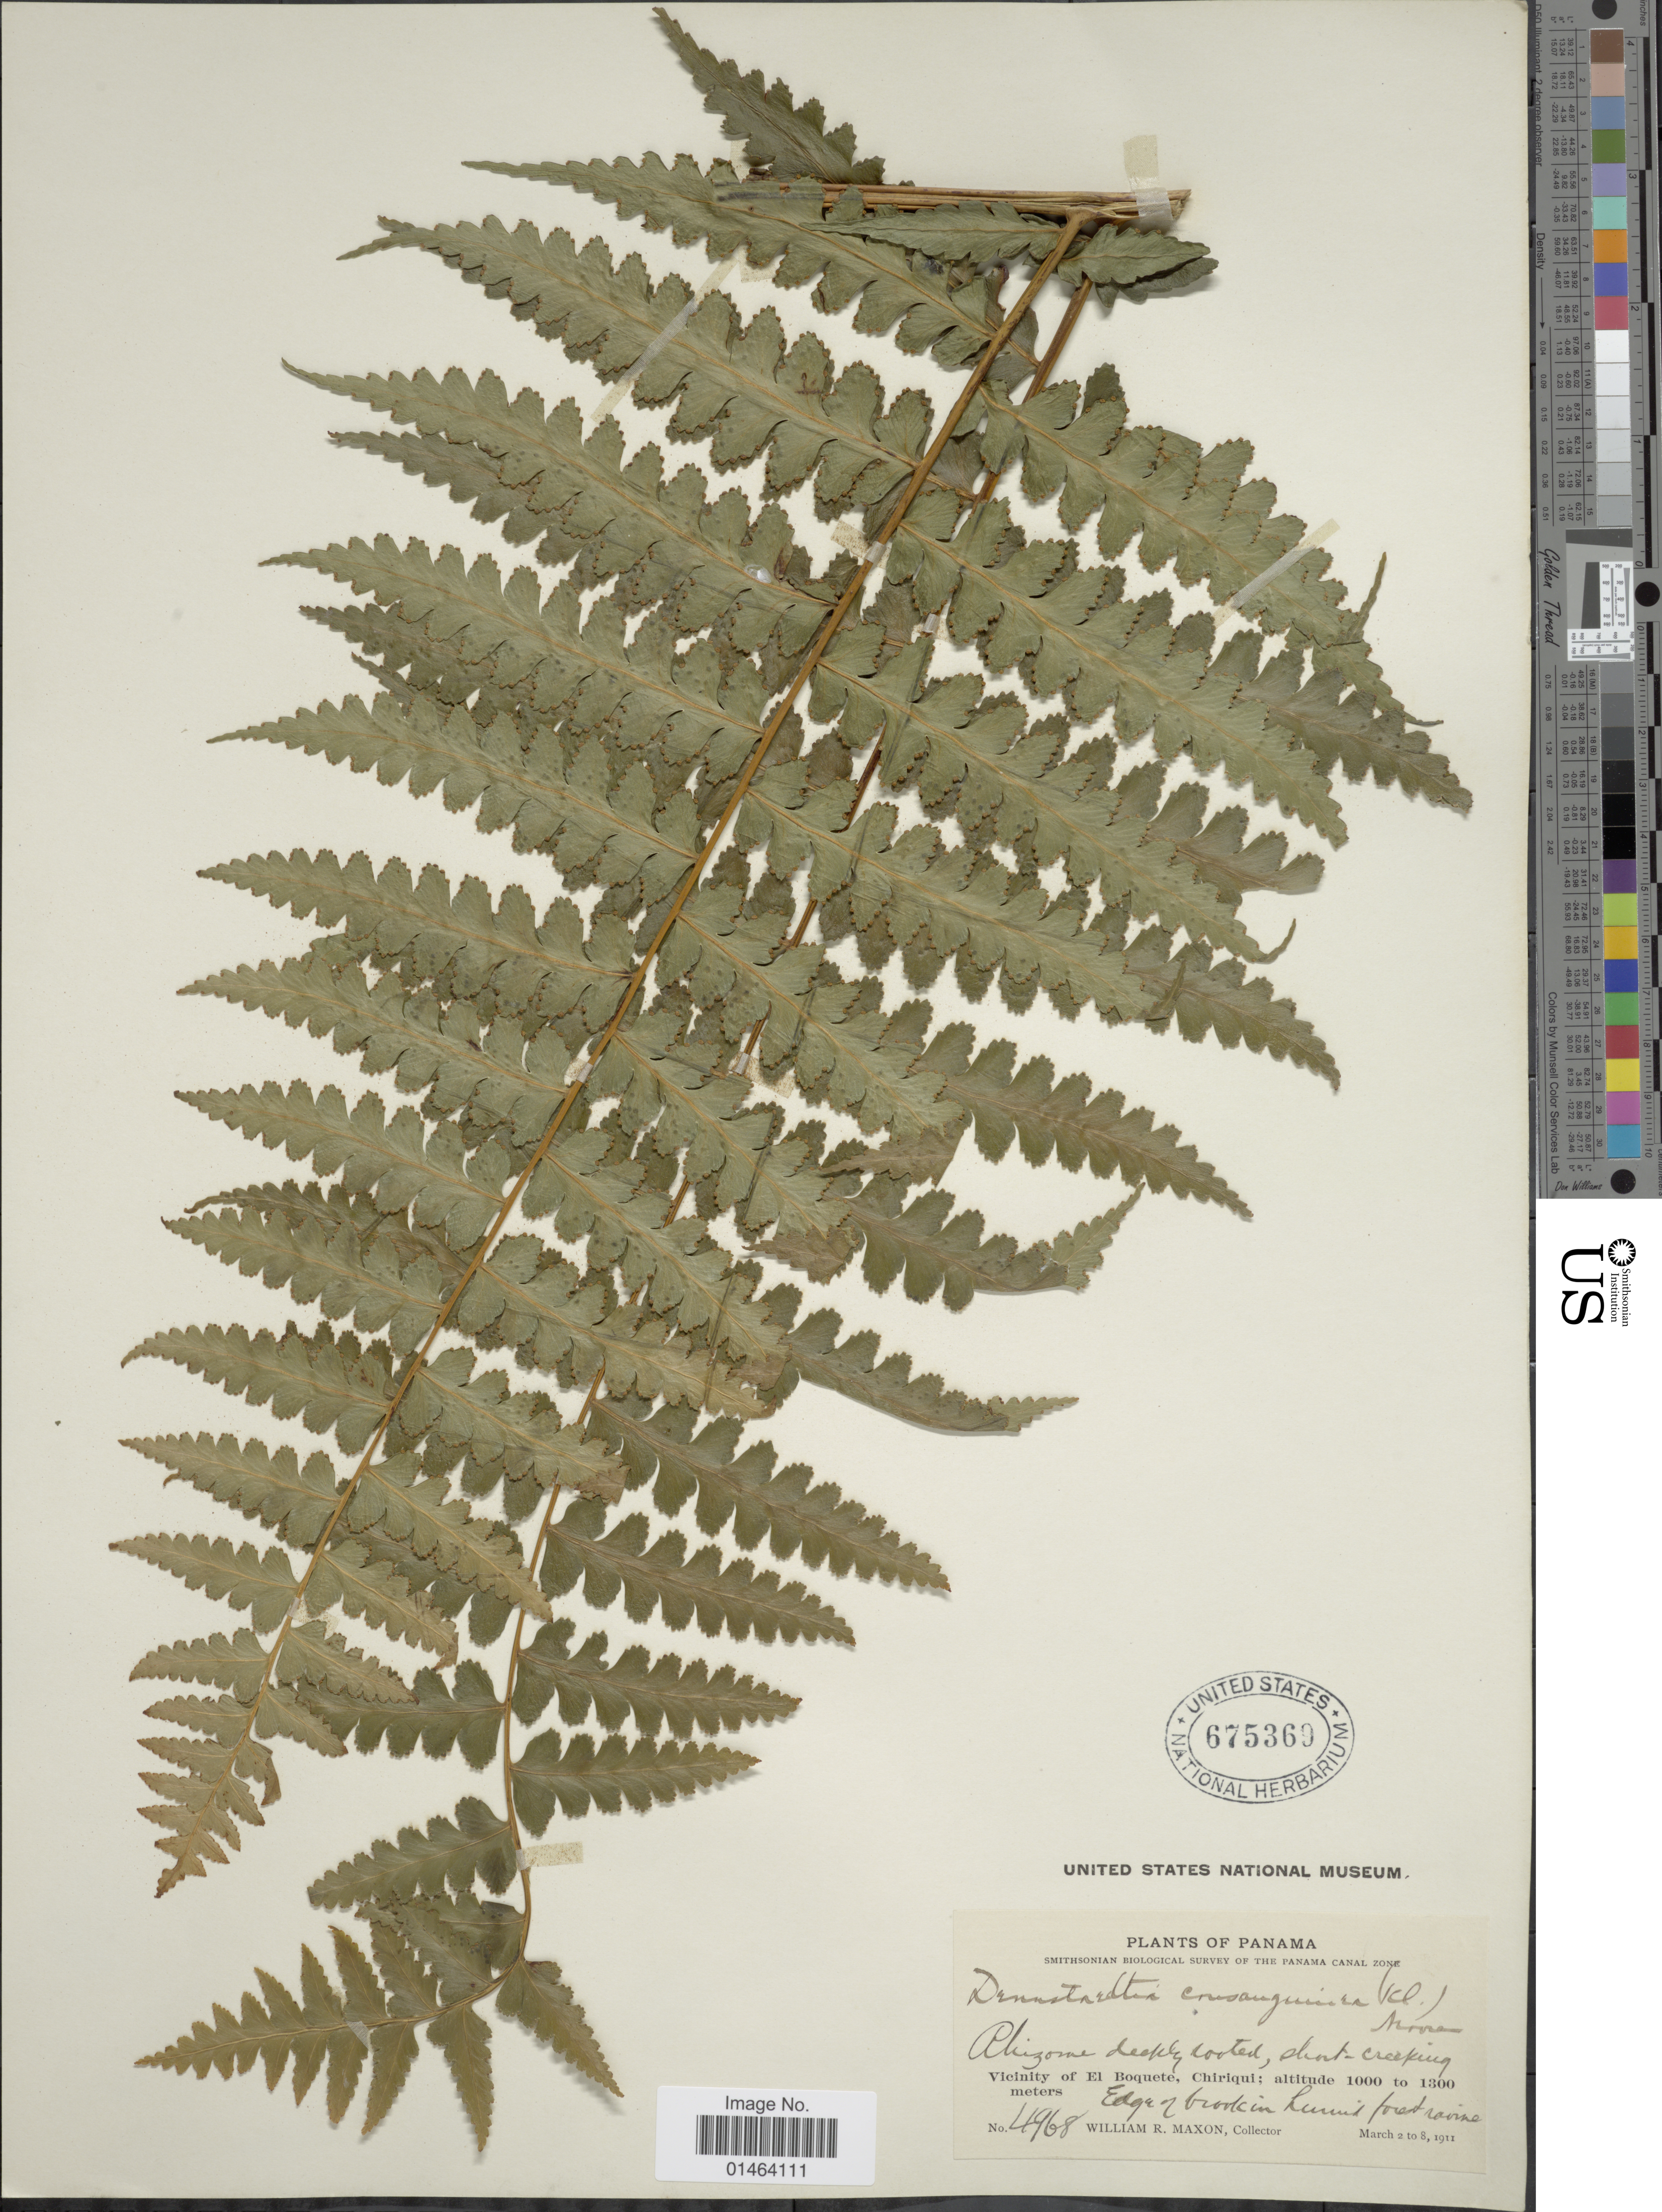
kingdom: Plantae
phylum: Tracheophyta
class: Polypodiopsida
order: Polypodiales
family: Dennstaedtiaceae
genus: Dennstaedtia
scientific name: Dennstaedtia coronata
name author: (Sodiro) C. Chr.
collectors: W. R. Maxon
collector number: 4968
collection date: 1911-03-02/1911-03-08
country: Panama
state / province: Chiriqui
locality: Panama, Vicinity El Boquete.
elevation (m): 1000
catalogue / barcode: US 675369